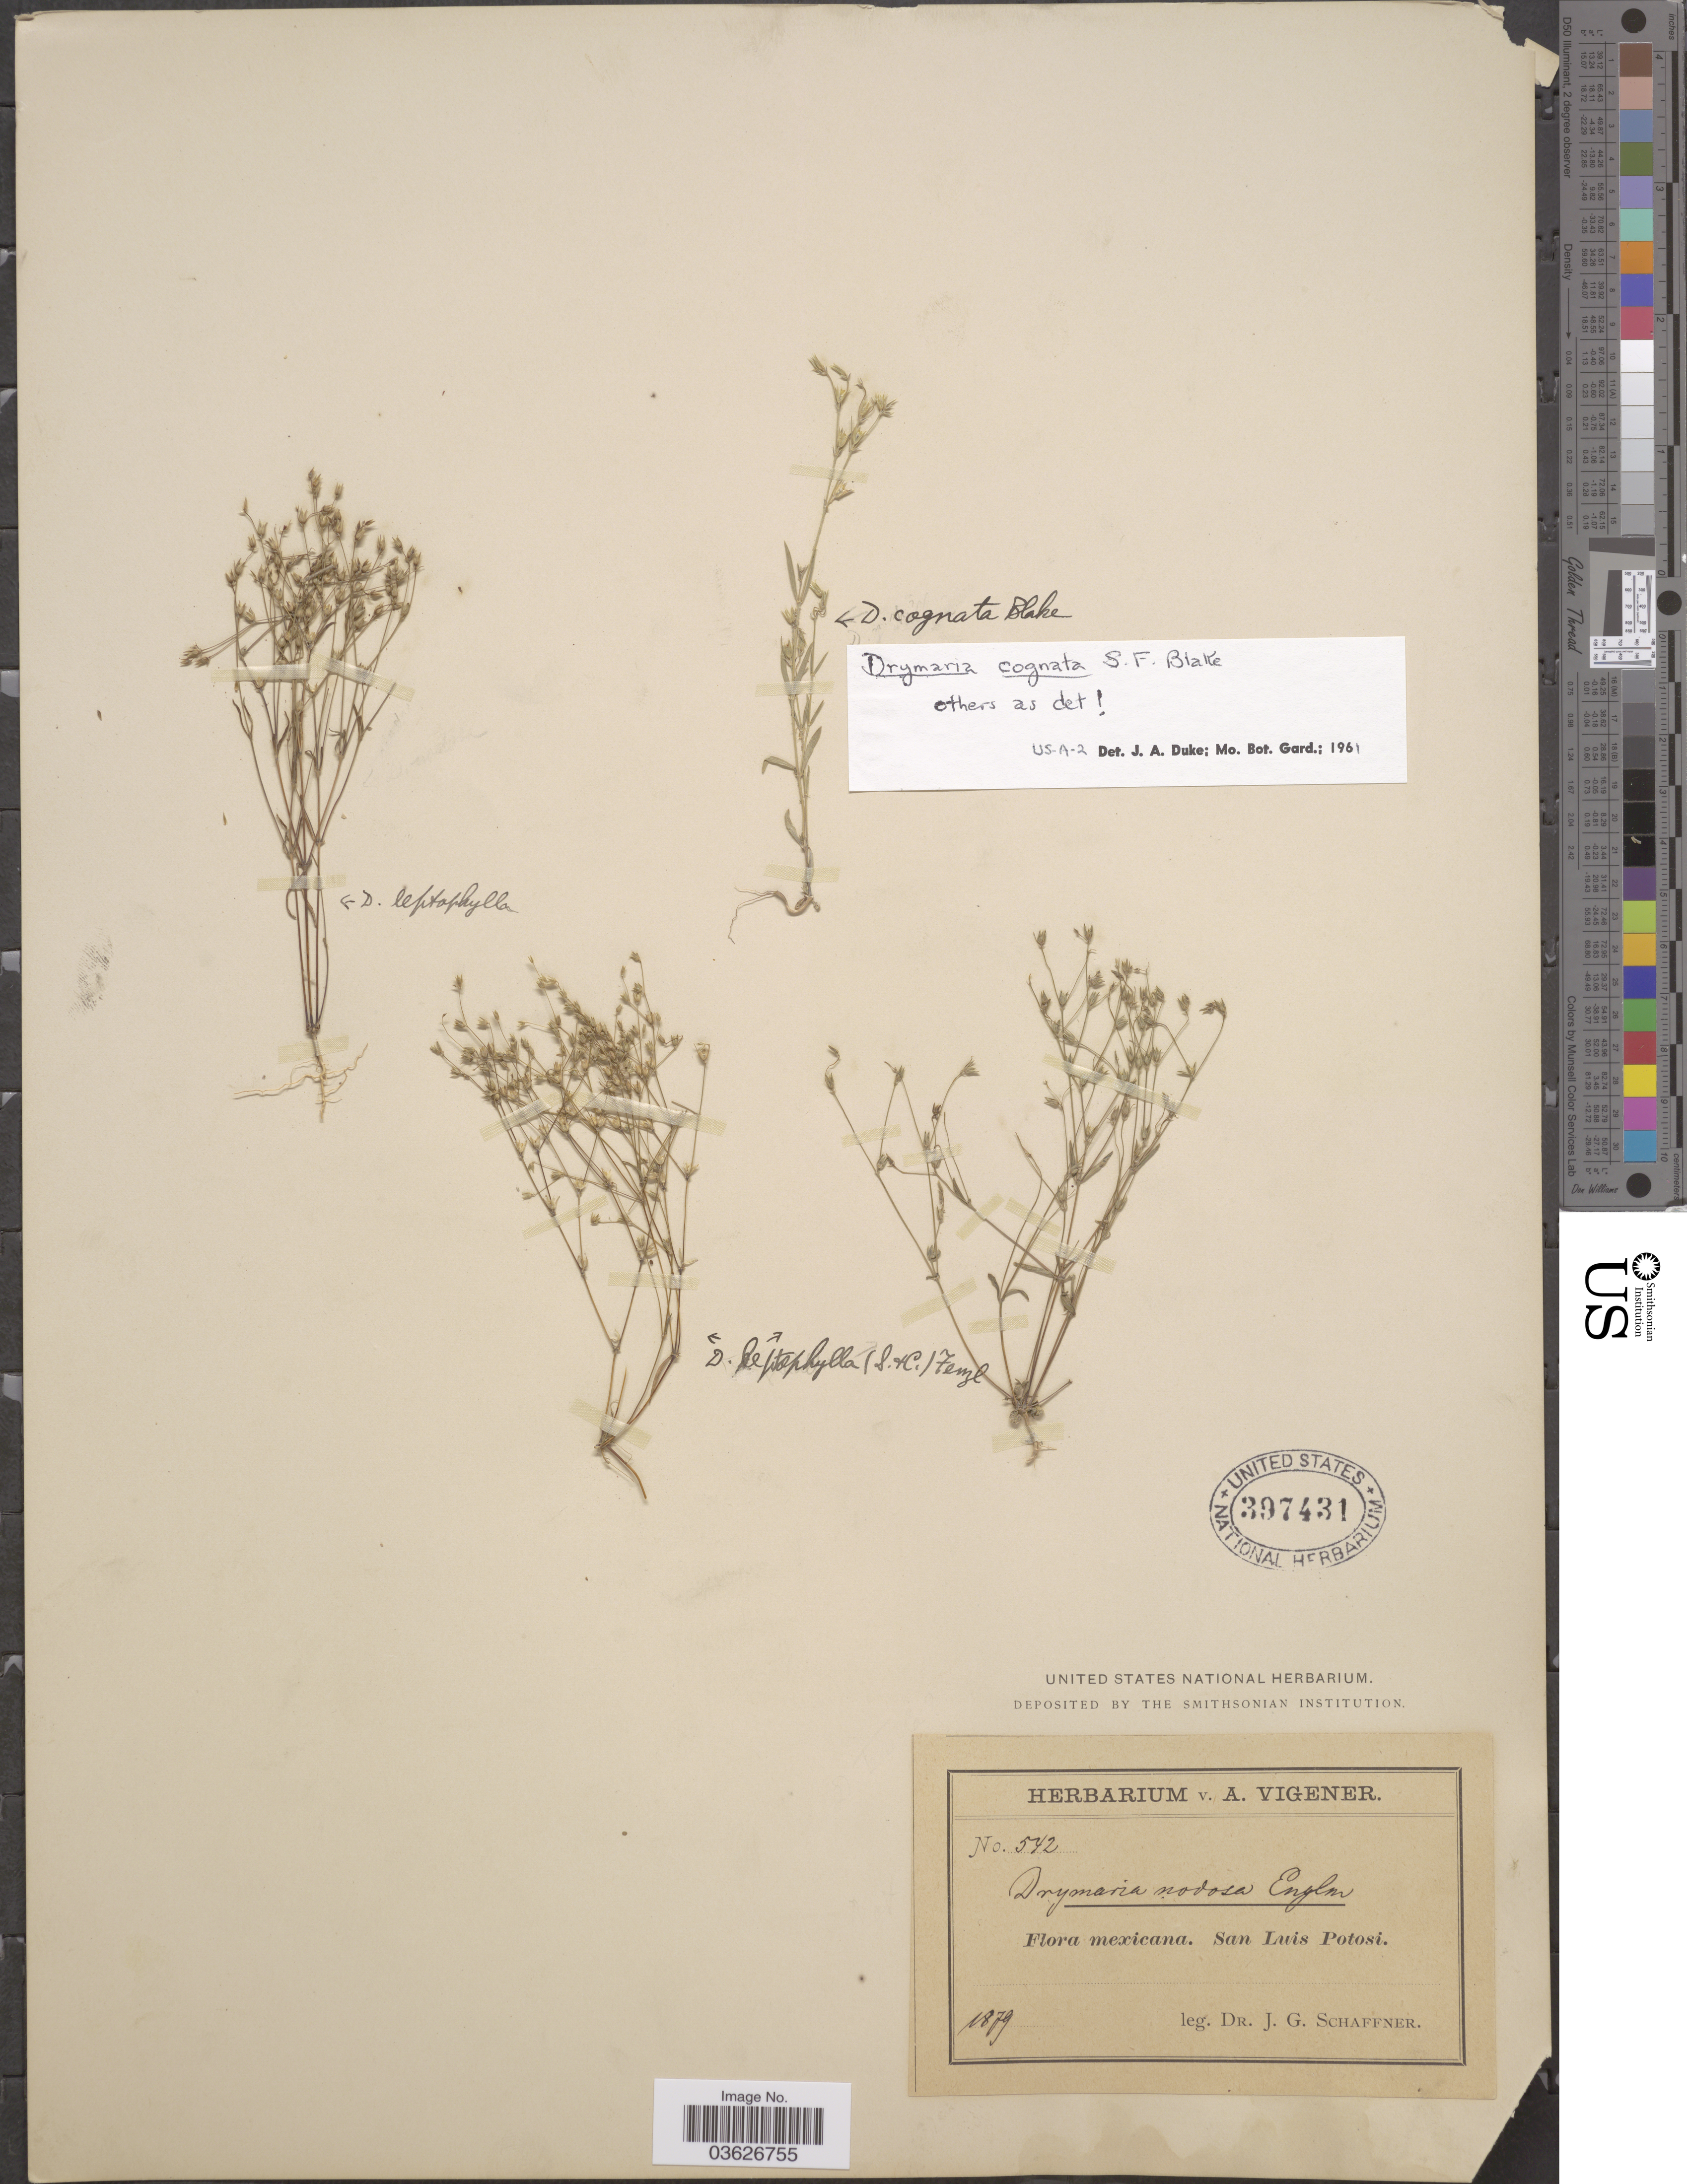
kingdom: Plantae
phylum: Tracheophyta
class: Magnoliopsida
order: Caryophyllales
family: Caryophyllaceae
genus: Drymaria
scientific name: Drymaria leptophylla var. cognata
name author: (S.F. Blake) J.A. Duke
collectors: J. G. Schaffner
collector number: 542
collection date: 1879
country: Mexico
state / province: San Luis Potosí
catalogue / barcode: US 397431